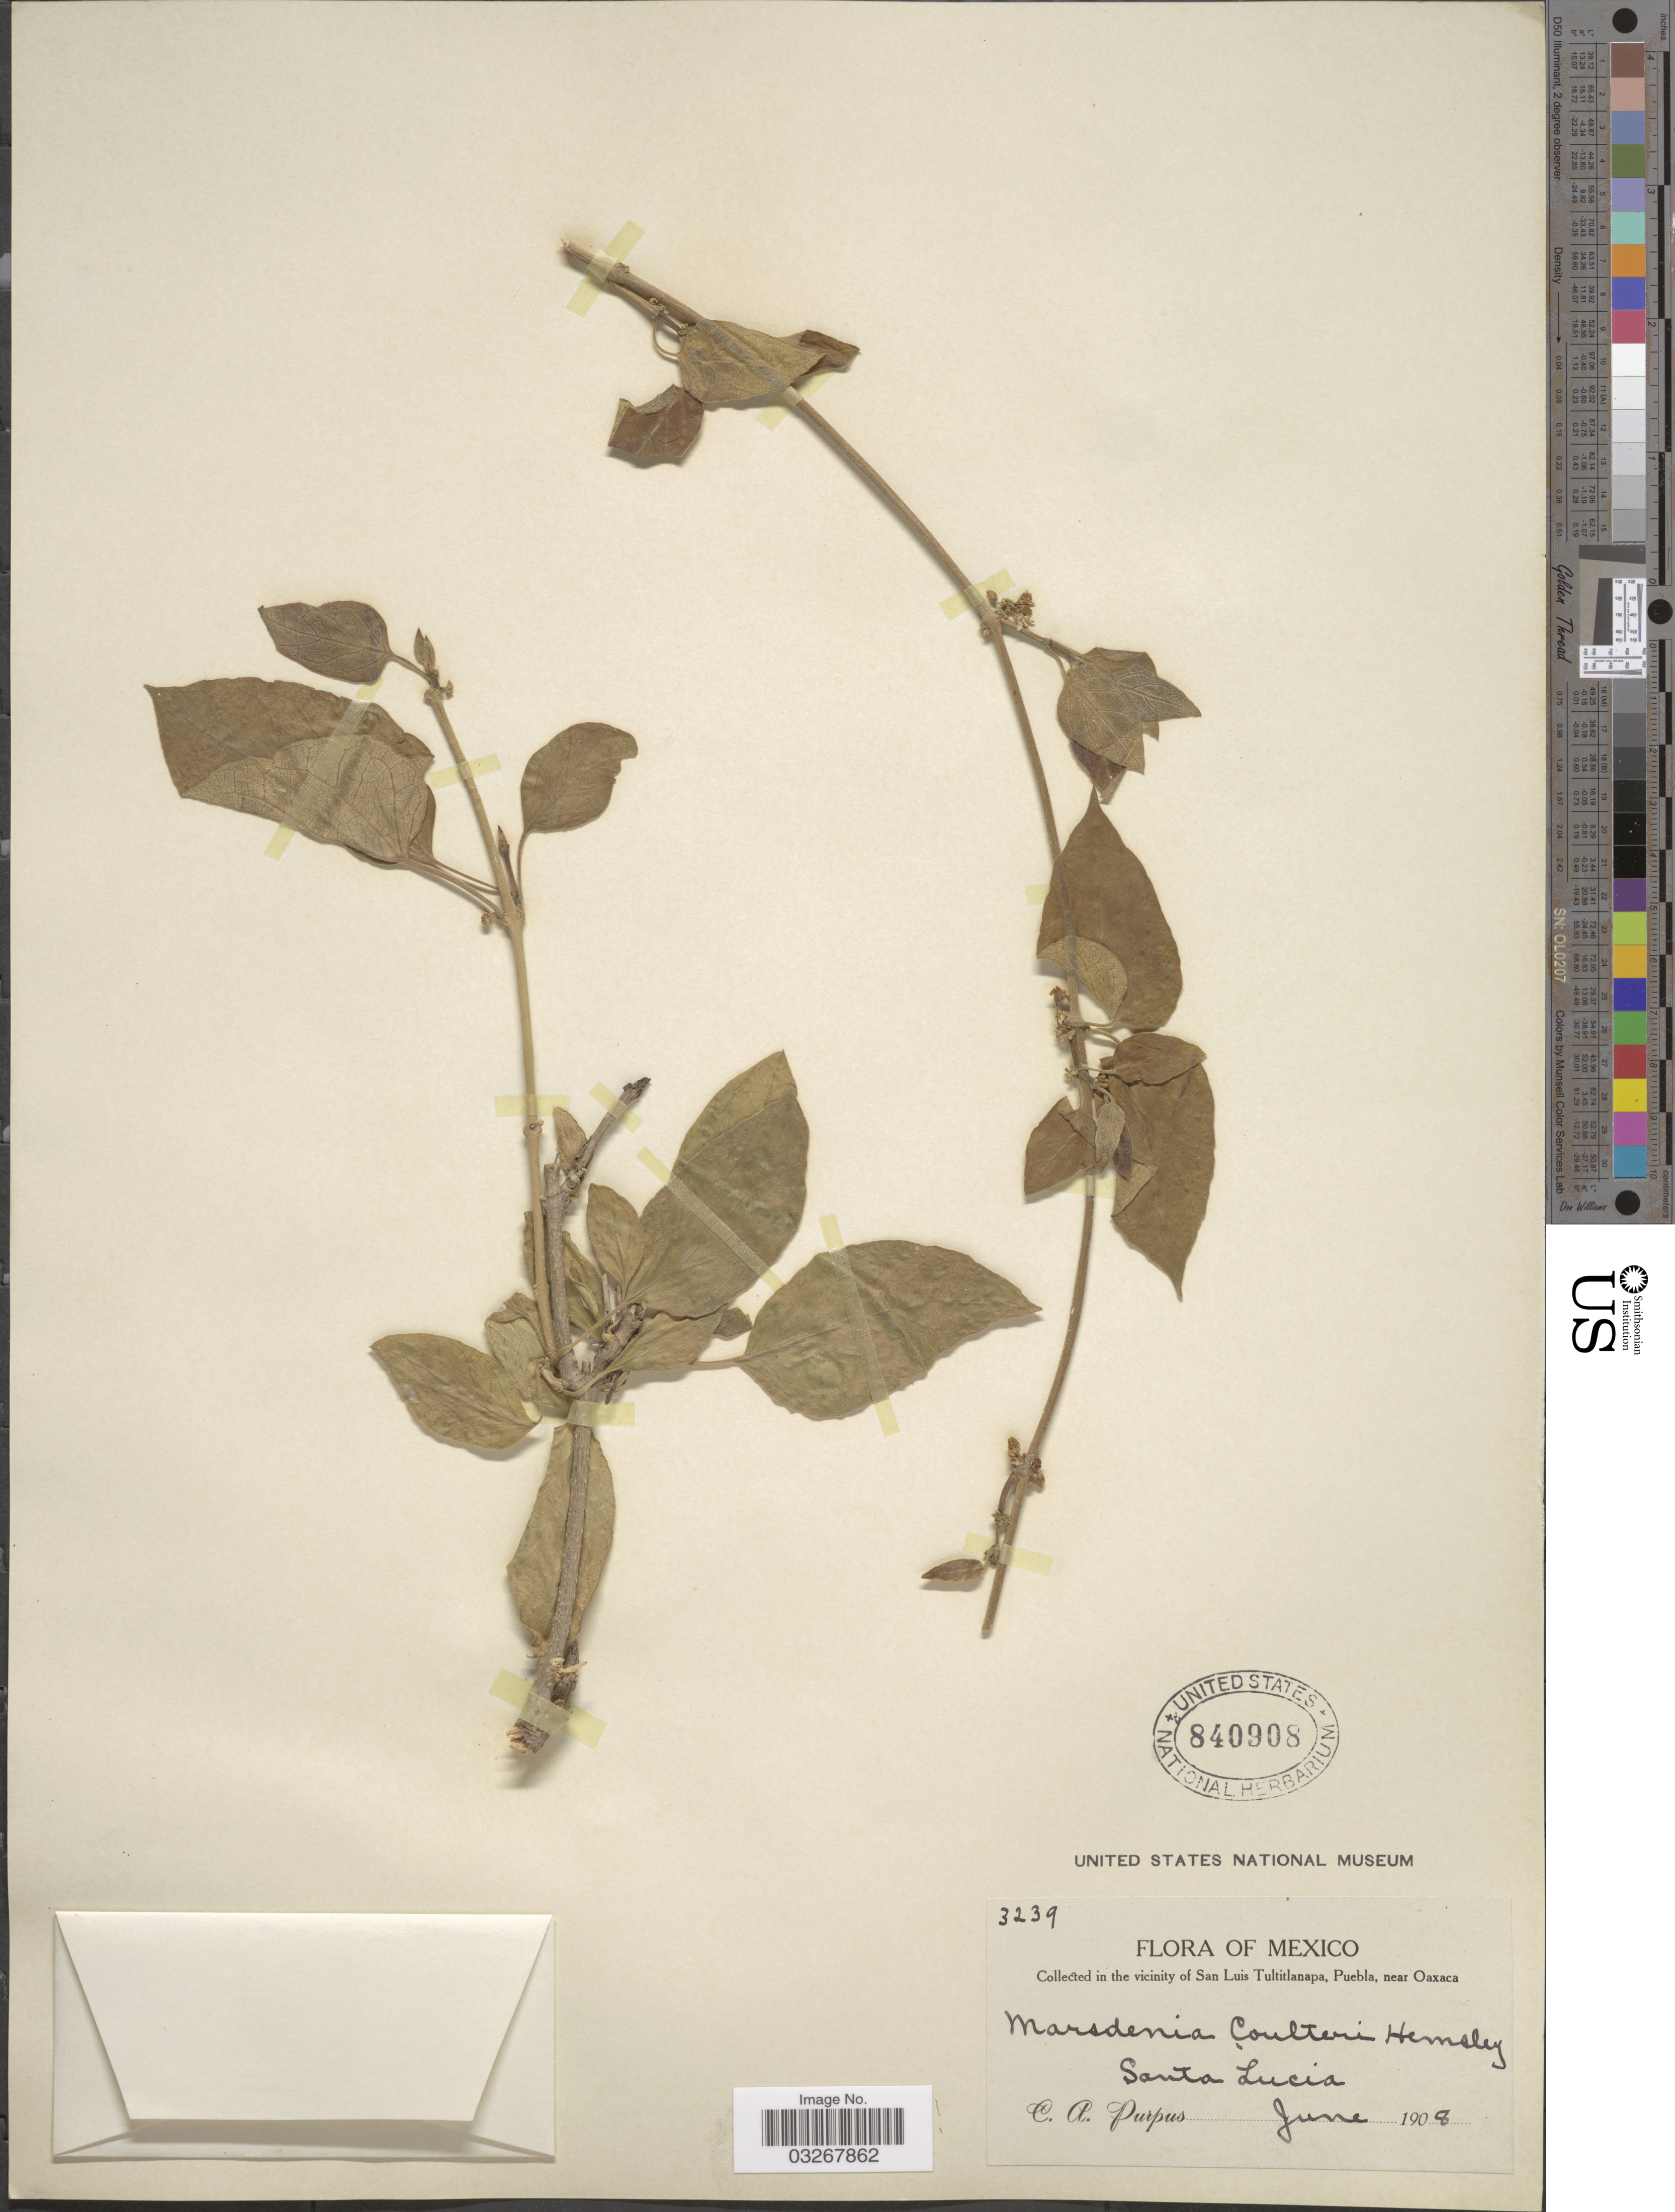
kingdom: Plantae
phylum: Tracheophyta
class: Magnoliopsida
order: Gentianales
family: Apocynaceae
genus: Marsdenia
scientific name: Marsdenia coulteri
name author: Hemsl.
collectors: C. A. Purpus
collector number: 3239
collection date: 1908-06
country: Mexico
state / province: Puebla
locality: Vicinity of San Luis Tultitlanapa, Puebla near Oaxaca. Santa Lucia.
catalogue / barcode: US 840908